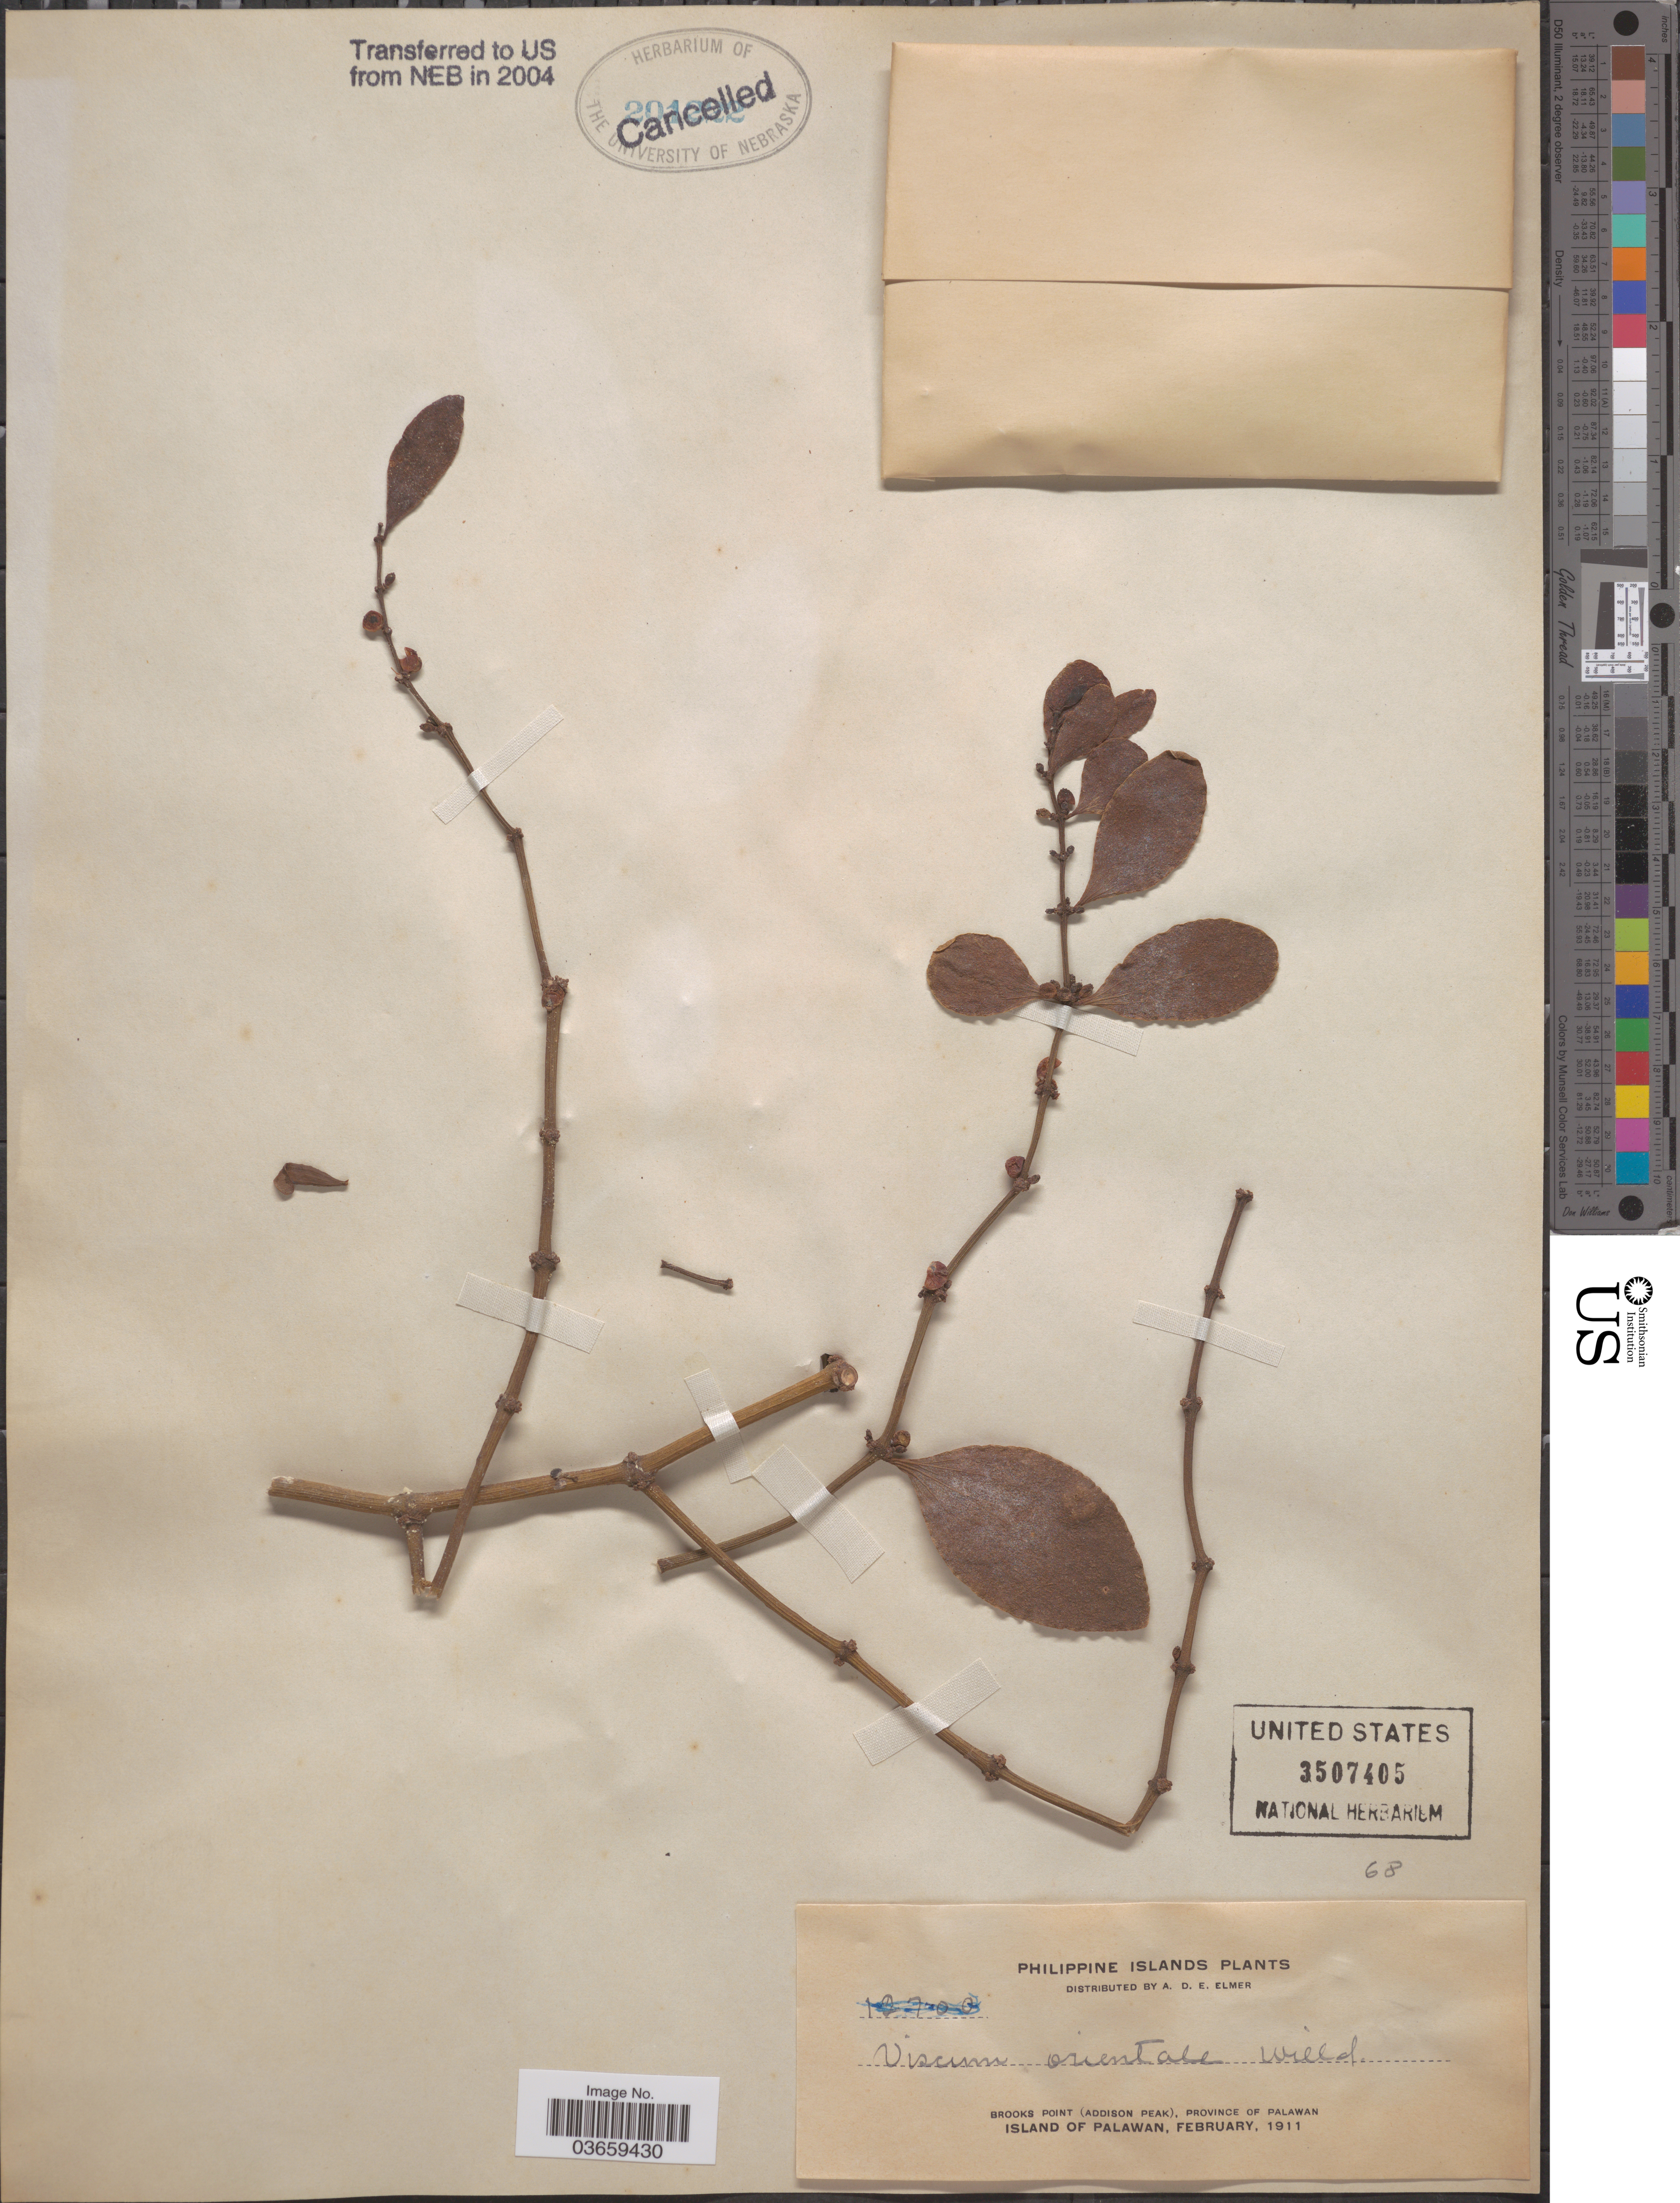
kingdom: Plantae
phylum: Tracheophyta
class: Magnoliopsida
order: Santalales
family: Viscaceae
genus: Viscum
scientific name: Viscum orientale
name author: DC.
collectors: A. D. E. Elmer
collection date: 1911-02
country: Philippines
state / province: Mimaropa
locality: Philippine Islands. Brooks Point (Addison Peak), province of Palawan. Island of Palawan.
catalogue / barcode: US 3507405